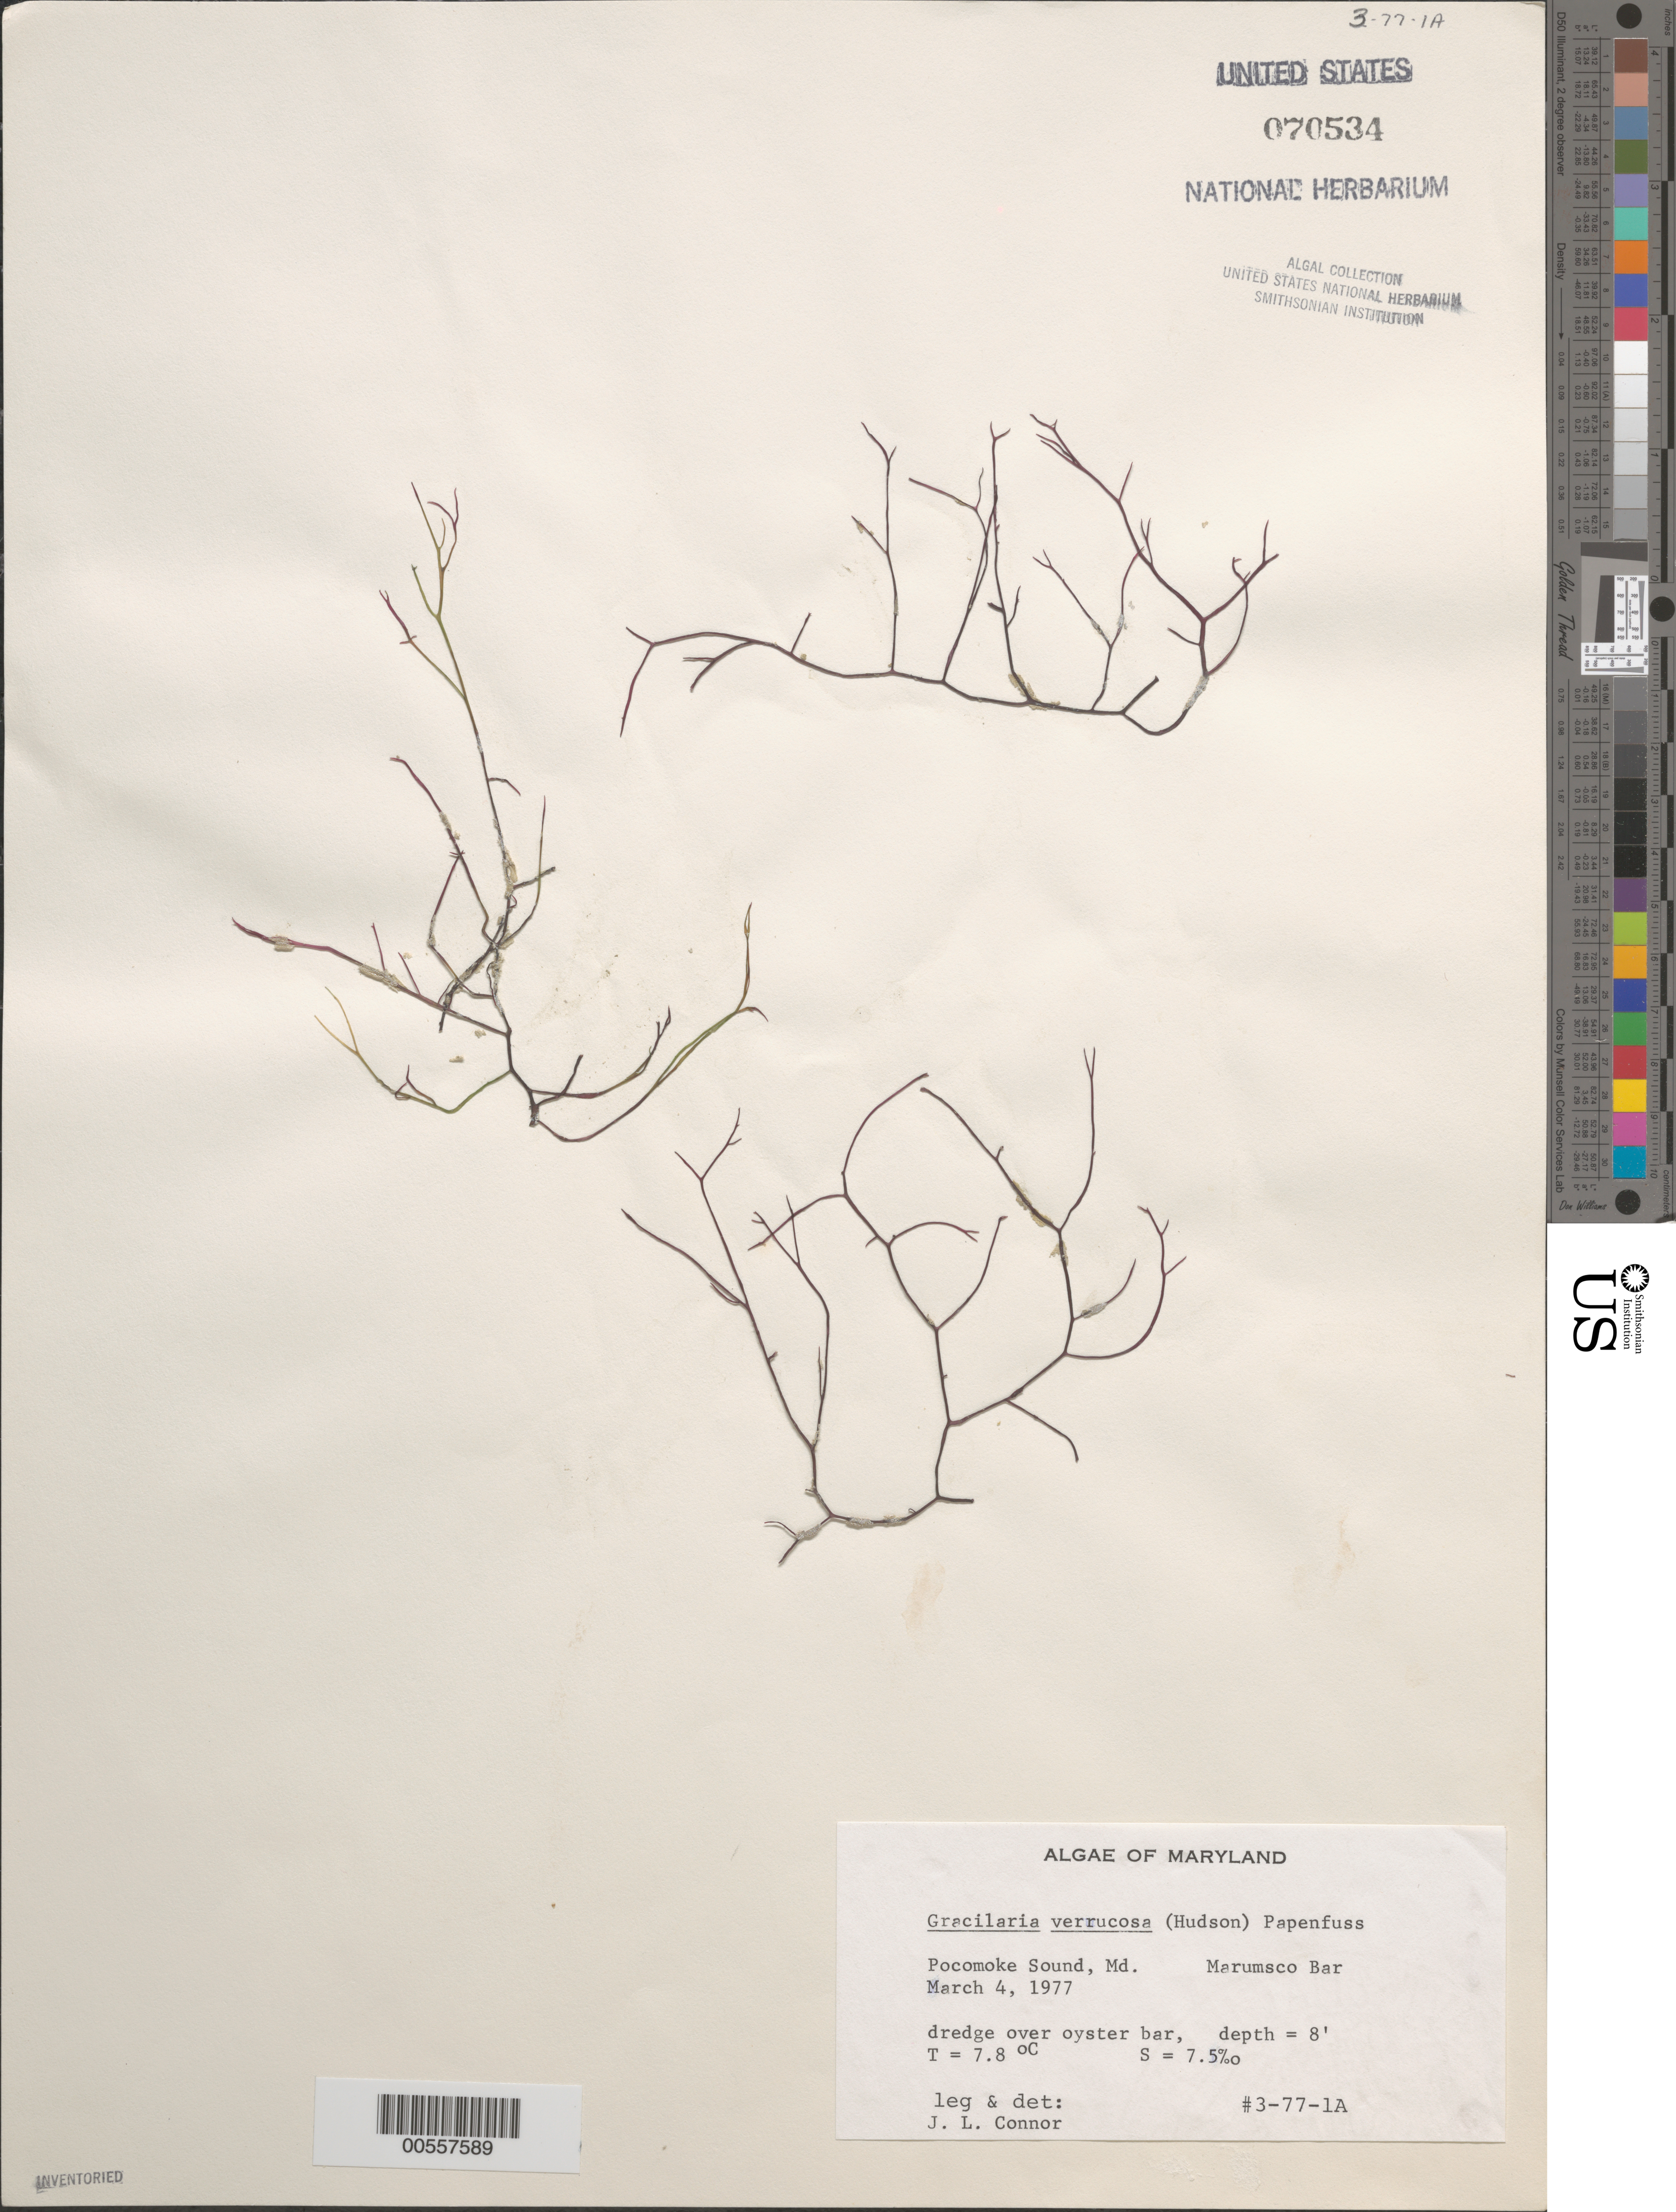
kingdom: Plantae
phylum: Rhodophyta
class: Florideophyceae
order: Gracilariales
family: Gracilariaceae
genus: Gracilariopsis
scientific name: Gracilariopsis longissima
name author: (S.G. Gmel.) Steentoft et al.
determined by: Algae name updating Project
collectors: J. Connor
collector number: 3-77-1a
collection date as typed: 04 Mar 1977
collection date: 1977-03-04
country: United States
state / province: Maryland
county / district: Somerset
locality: Marumsco Bar, Pocomoke Sound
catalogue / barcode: US 70534